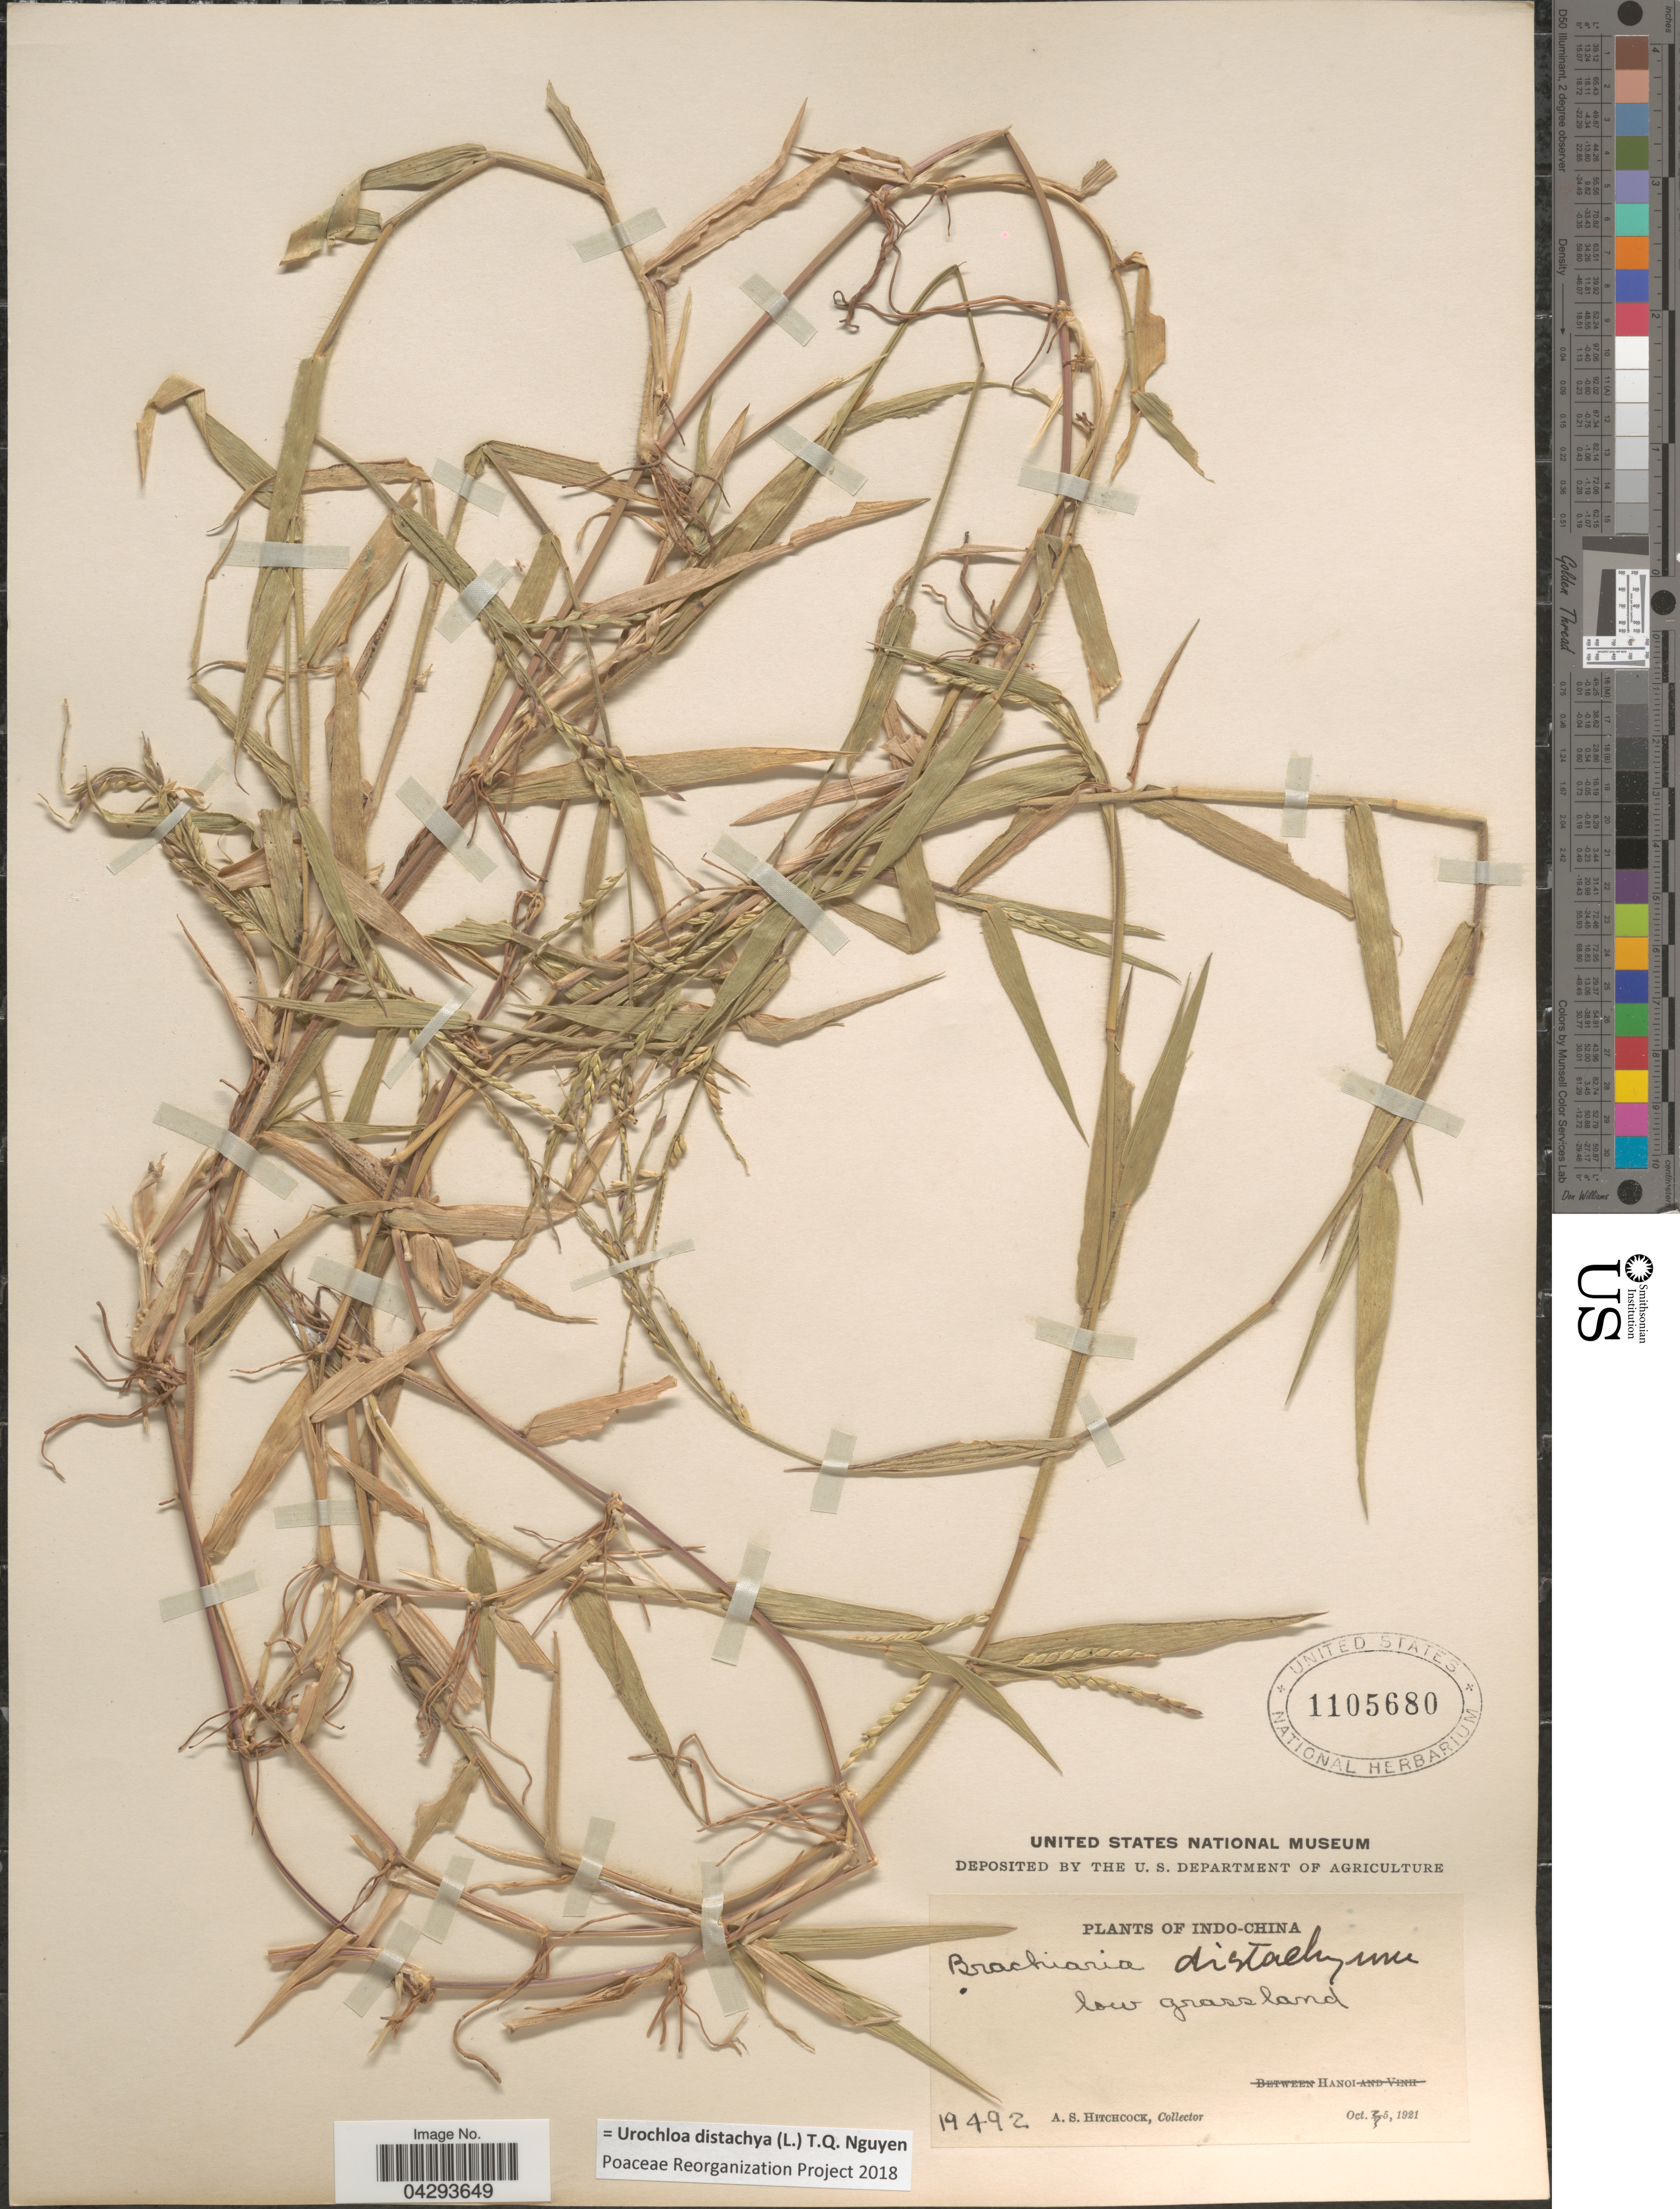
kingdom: Plantae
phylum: Tracheophyta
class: Liliopsida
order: Poales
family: Poaceae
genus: Urochloa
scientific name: Urochloa distachya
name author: (L.) T.Q. Nguyen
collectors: A. S. Hitchcock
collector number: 19492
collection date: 1921-10-05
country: Vietnam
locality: Indo-China. Hanoi.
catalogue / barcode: US 1105680